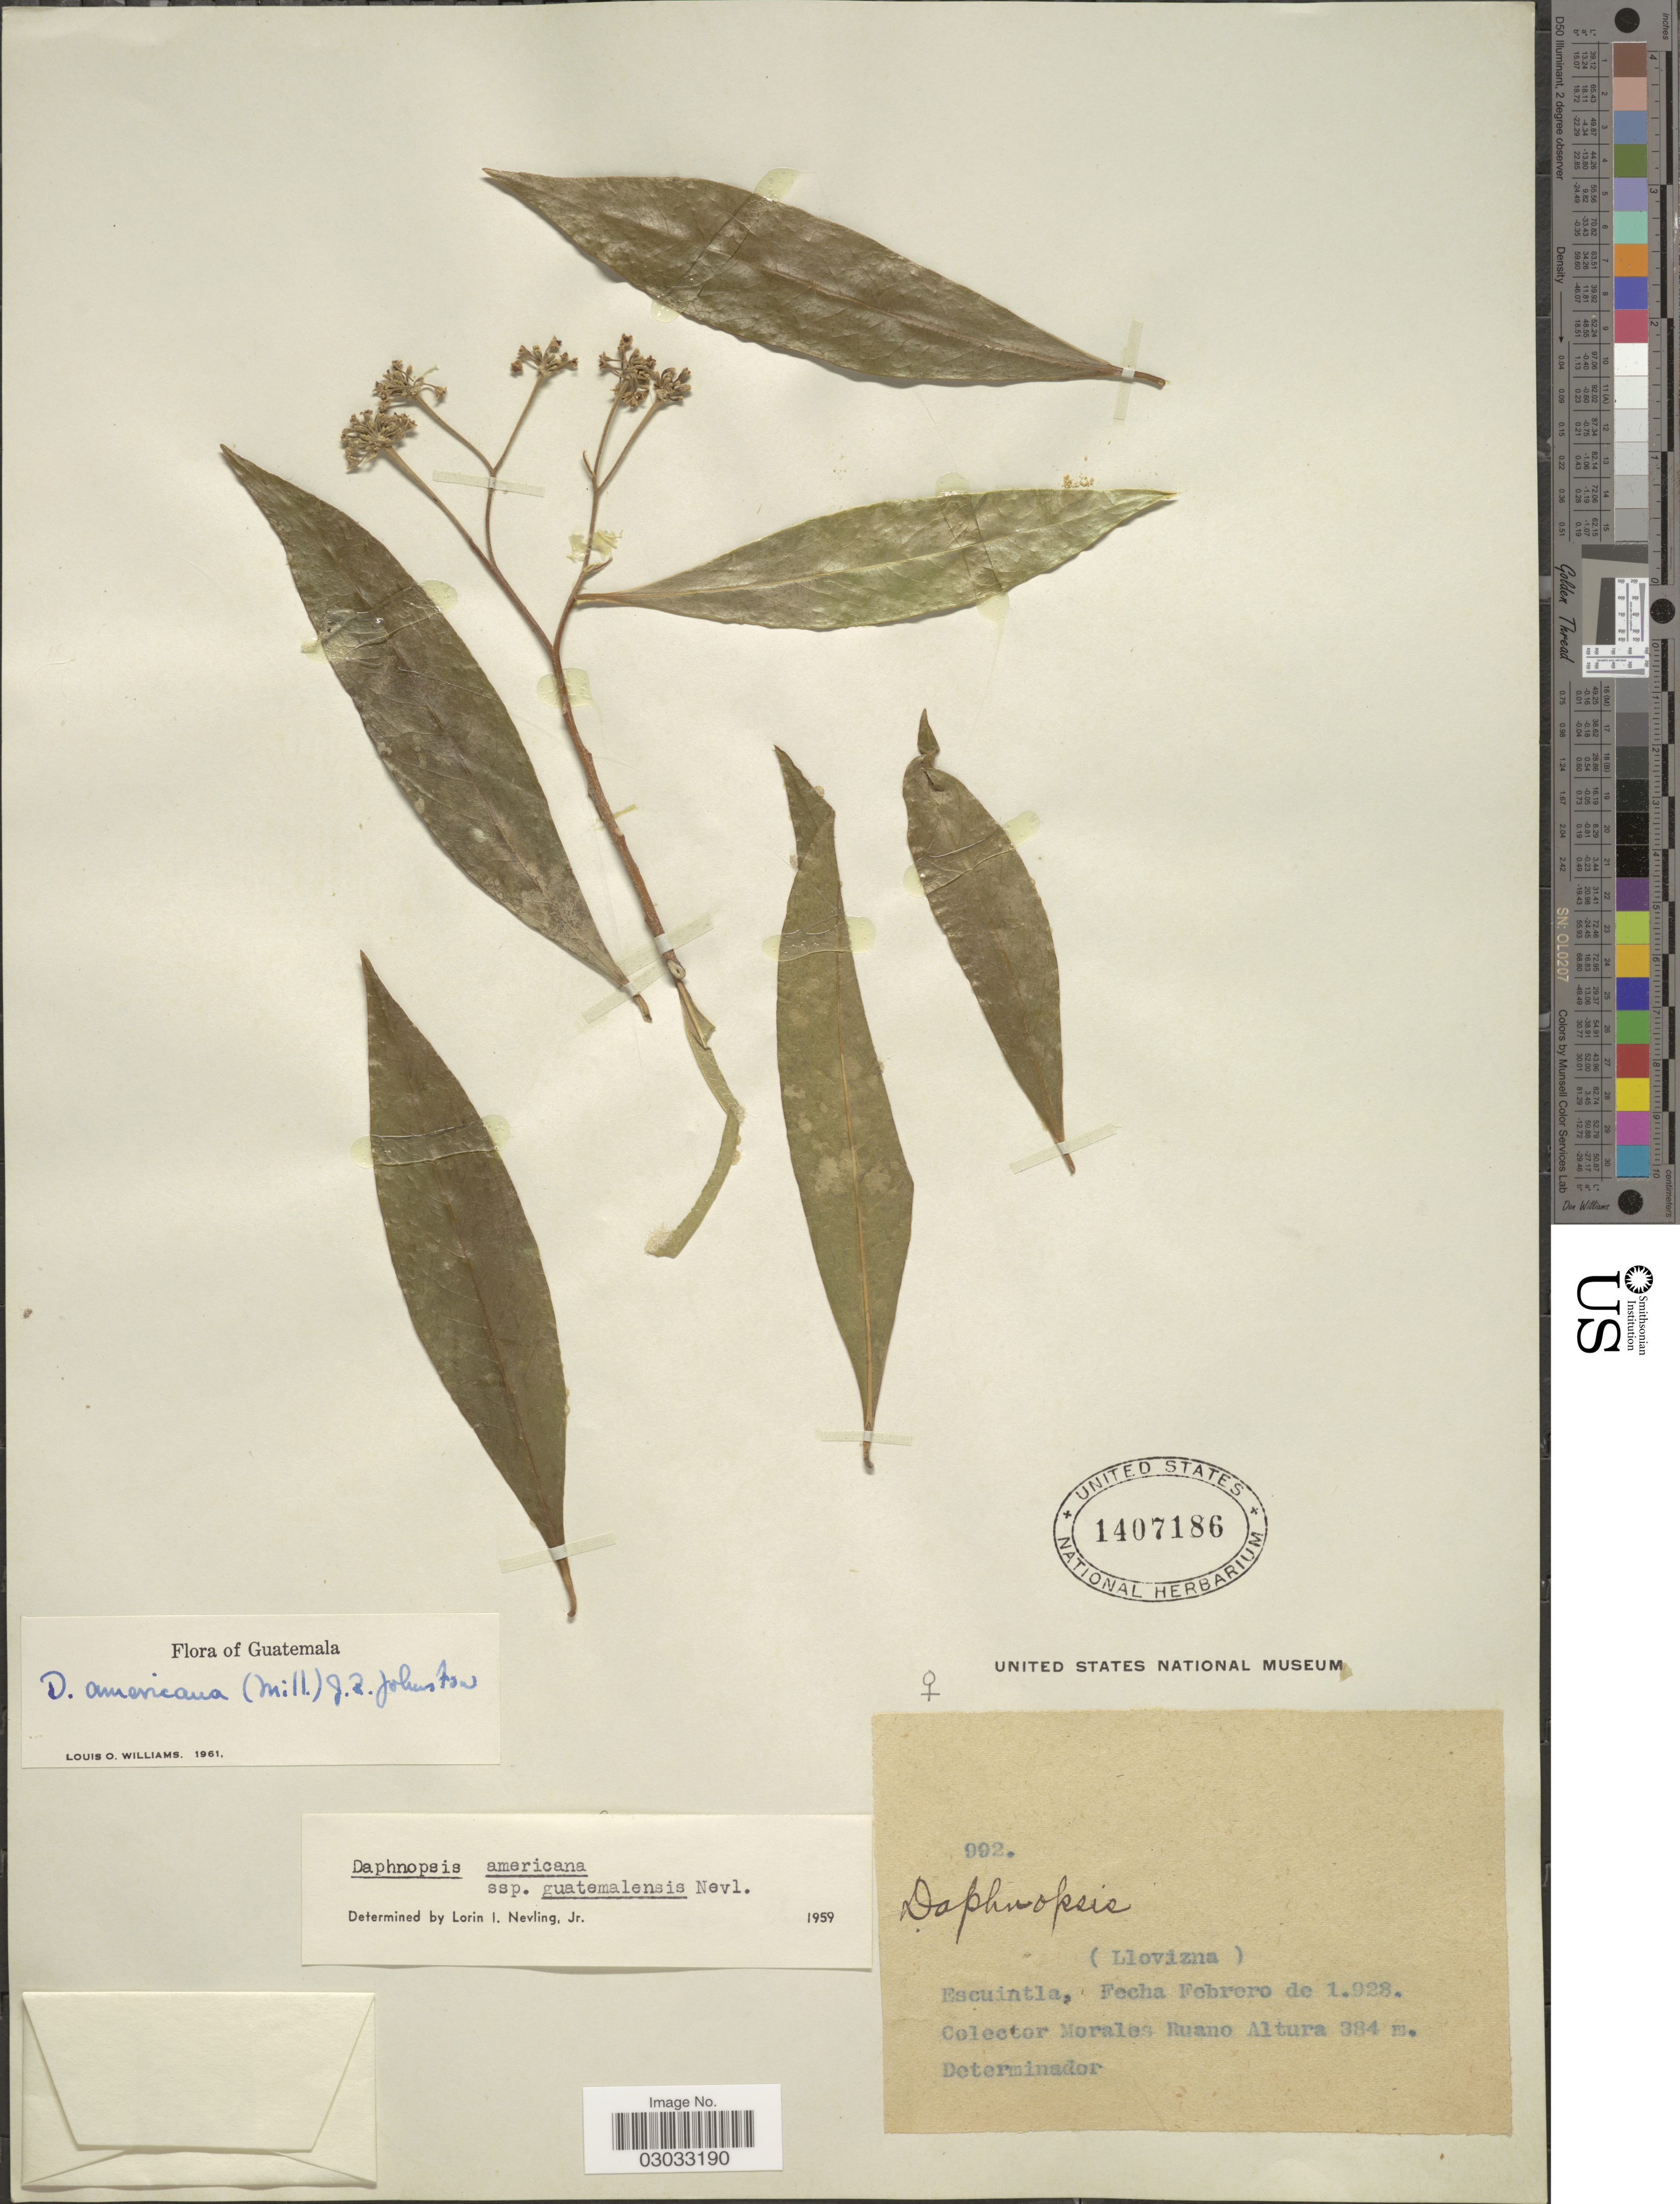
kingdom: Plantae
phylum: Tracheophyta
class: Magnoliopsida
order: Malvales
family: Thymelaeaceae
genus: Daphnopsis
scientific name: Daphnopsis americana subsp. guatemalensis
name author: Nevling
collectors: M. Ruano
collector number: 992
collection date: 1928-02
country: Guatemala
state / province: Escuintla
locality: (Llovizna).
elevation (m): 384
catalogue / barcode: US 1407186